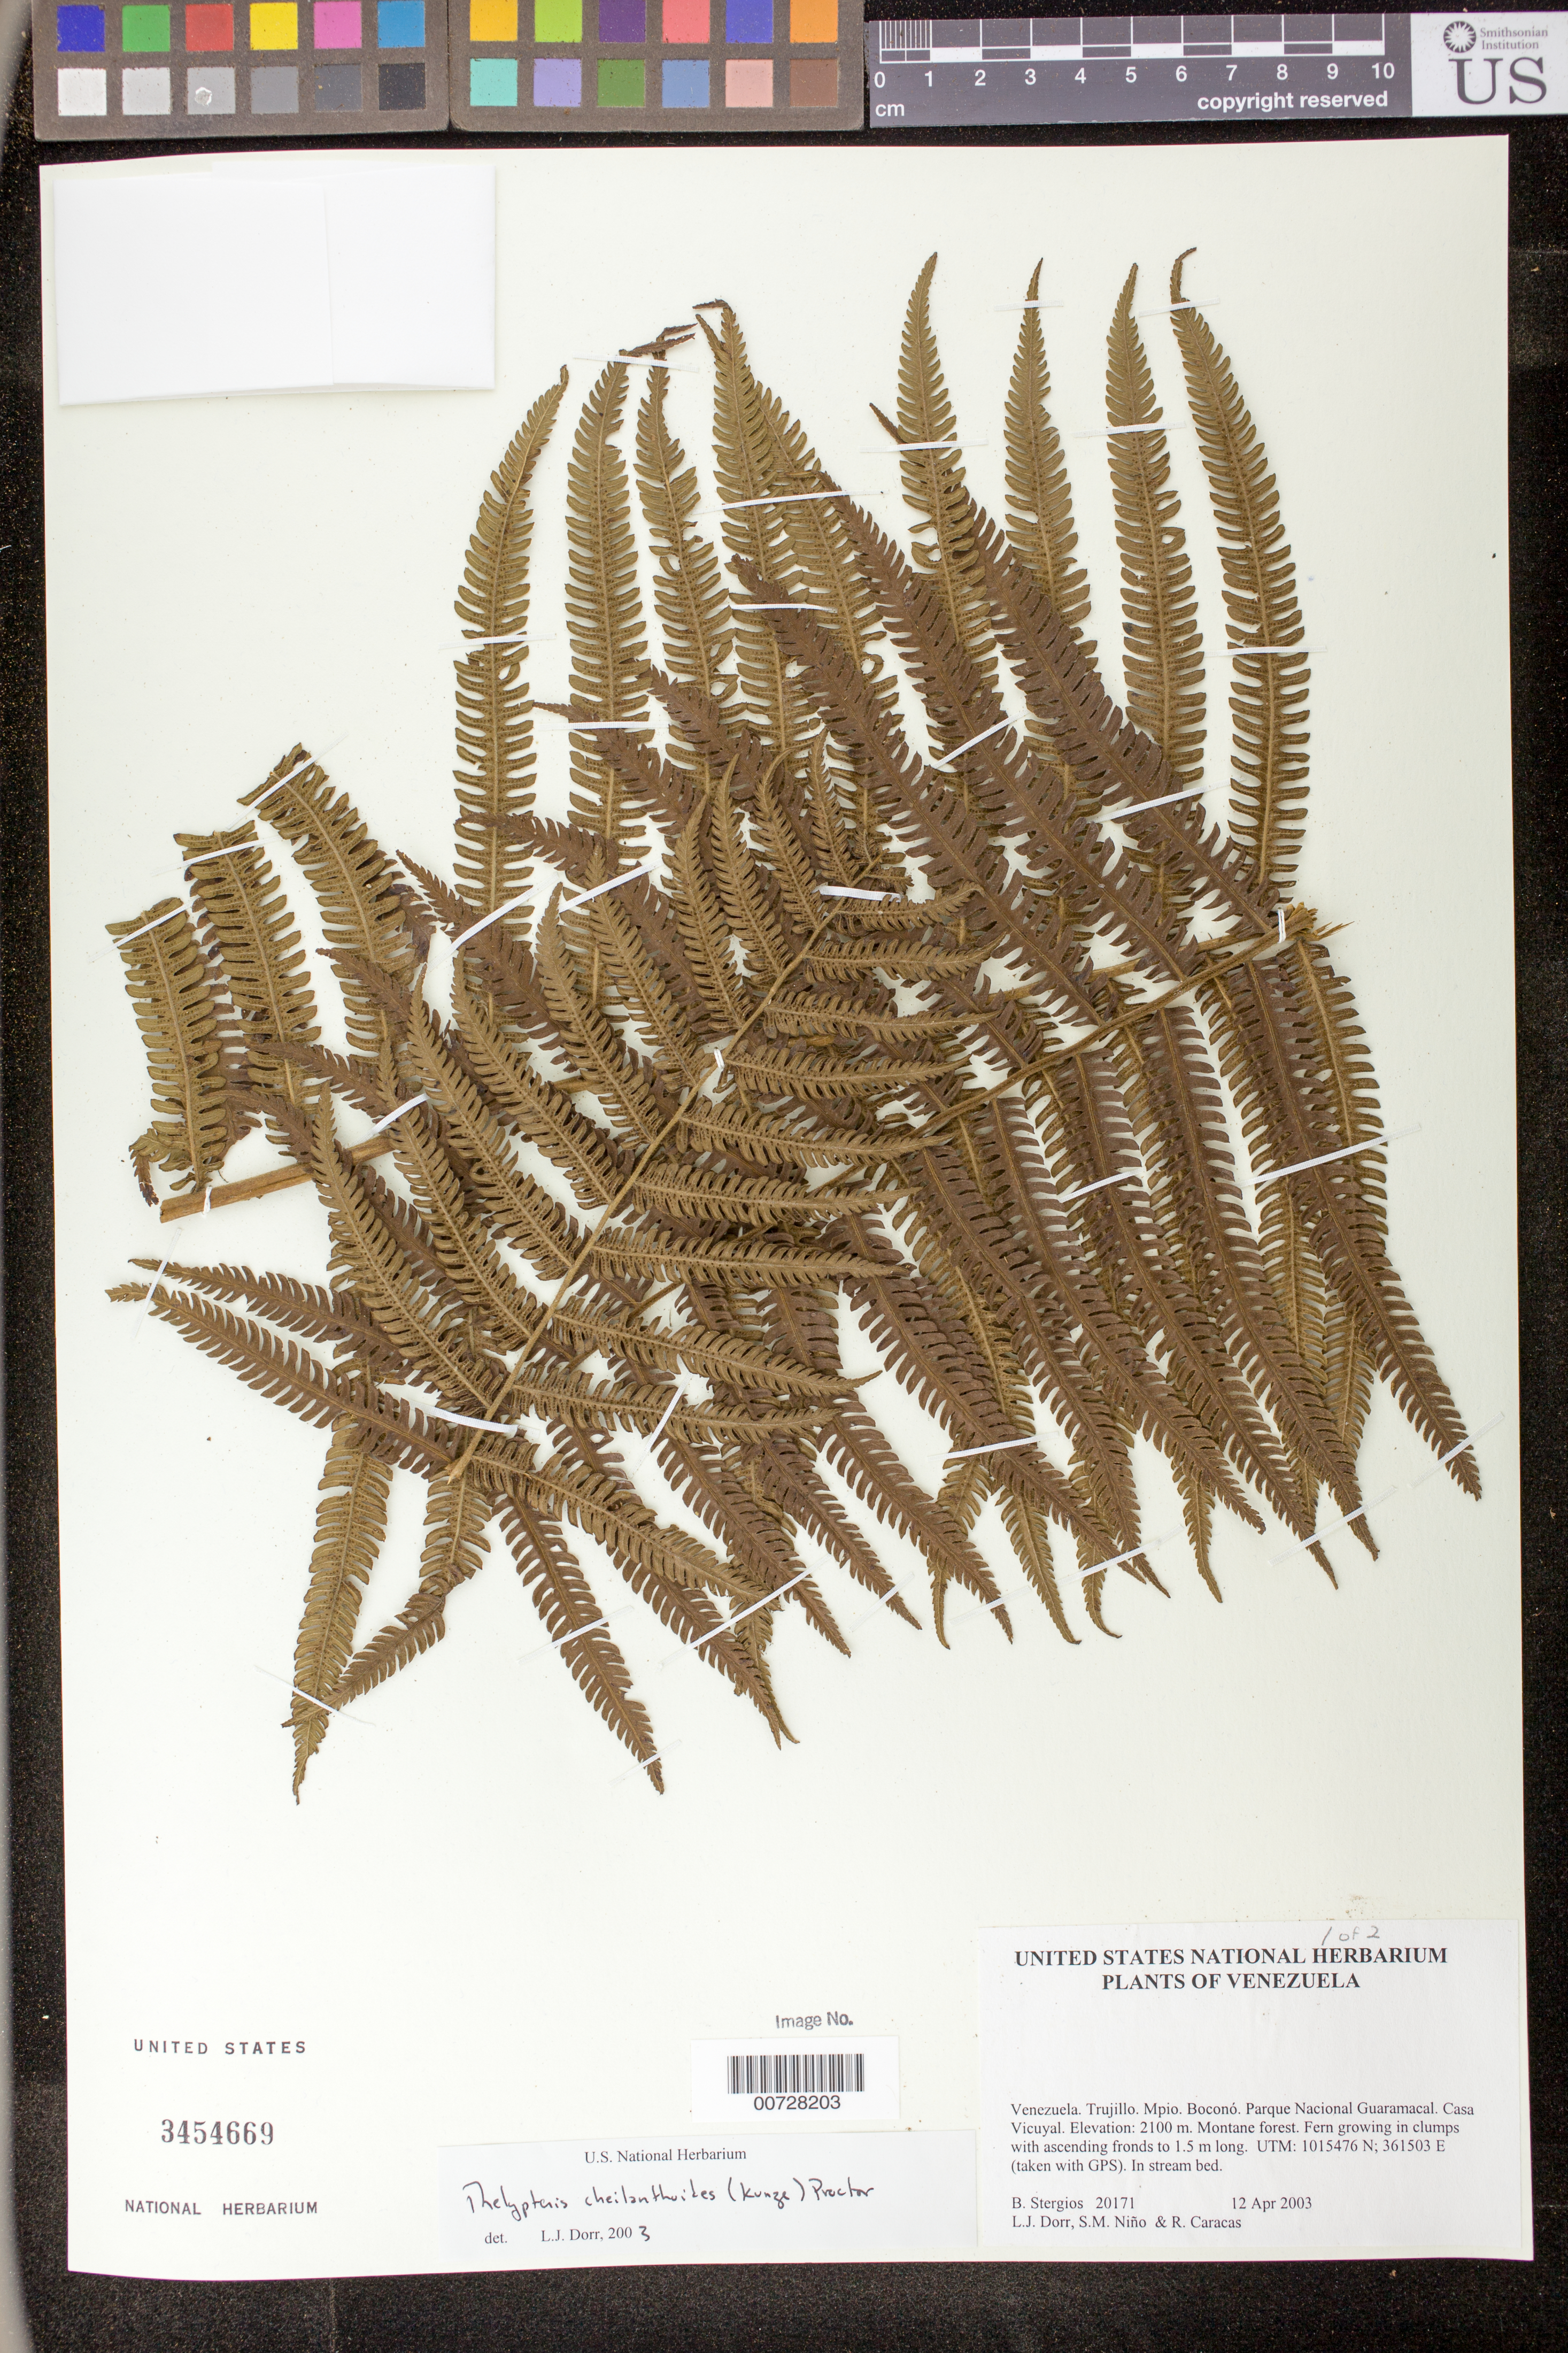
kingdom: Plantae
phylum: Tracheophyta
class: Polypodiopsida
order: Polypodiales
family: Thelypteridaceae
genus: Thelypteris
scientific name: Thelypteris cheilanthoides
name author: (Kunze) Proctor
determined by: Dorr, L. J., (BOT), Smithsonian Institution - National Museum of Natural History (UNITED STATES)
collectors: B. G. Stergios, L. J. Dorr, S. M. Niño & R. Caracas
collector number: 20171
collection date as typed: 12 Apr 2003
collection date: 2003-04-12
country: Venezuela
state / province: Trujillo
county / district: Boconó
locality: Parque Nacional Guaramacal. Casa Vicuyal.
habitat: Montane forest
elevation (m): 2100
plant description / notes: NY, PORT, UC, US, VEN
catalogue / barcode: US 3454669